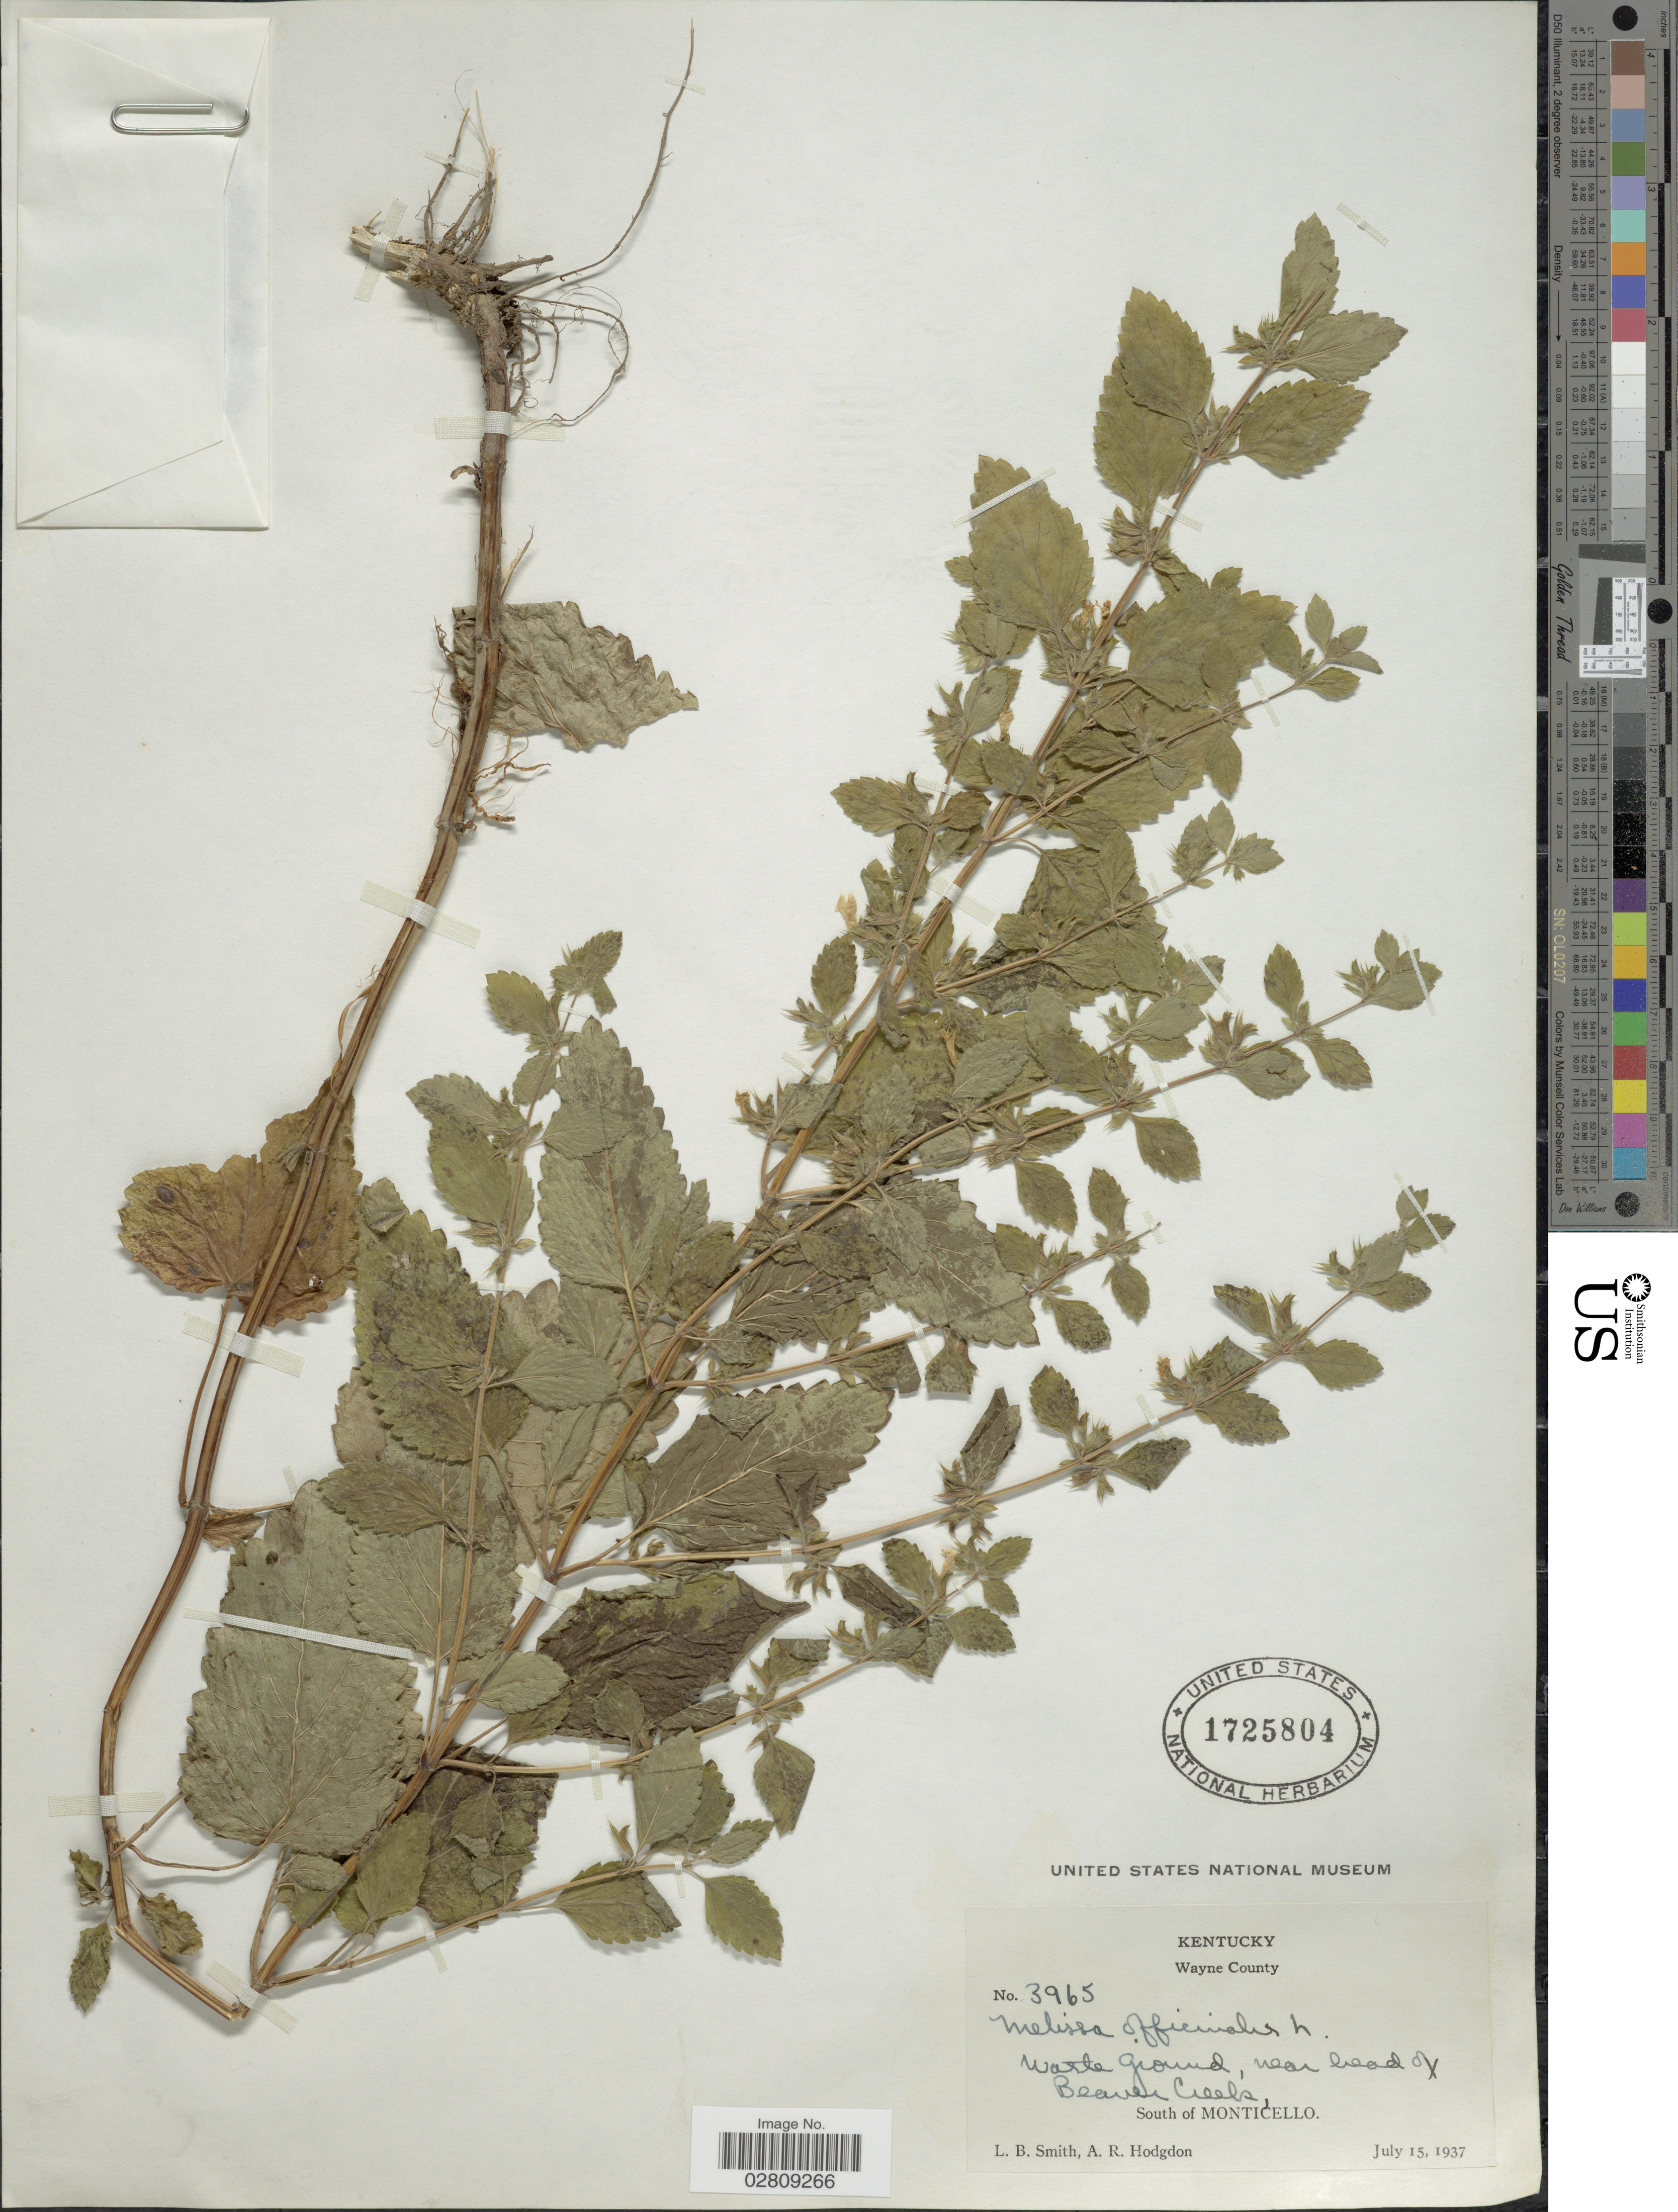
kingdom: Plantae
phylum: Tracheophyta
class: Magnoliopsida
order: Lamiales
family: Lamiaceae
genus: Melissa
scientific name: Melissa officinalis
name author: L.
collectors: L. Smith & A. R. Hodgdon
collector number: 3965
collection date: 1937-07-15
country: United States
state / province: Kentucky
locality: Wayne County, Waste ground, near head of Beaver Creek, South of Monticello.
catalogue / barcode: US 1725804